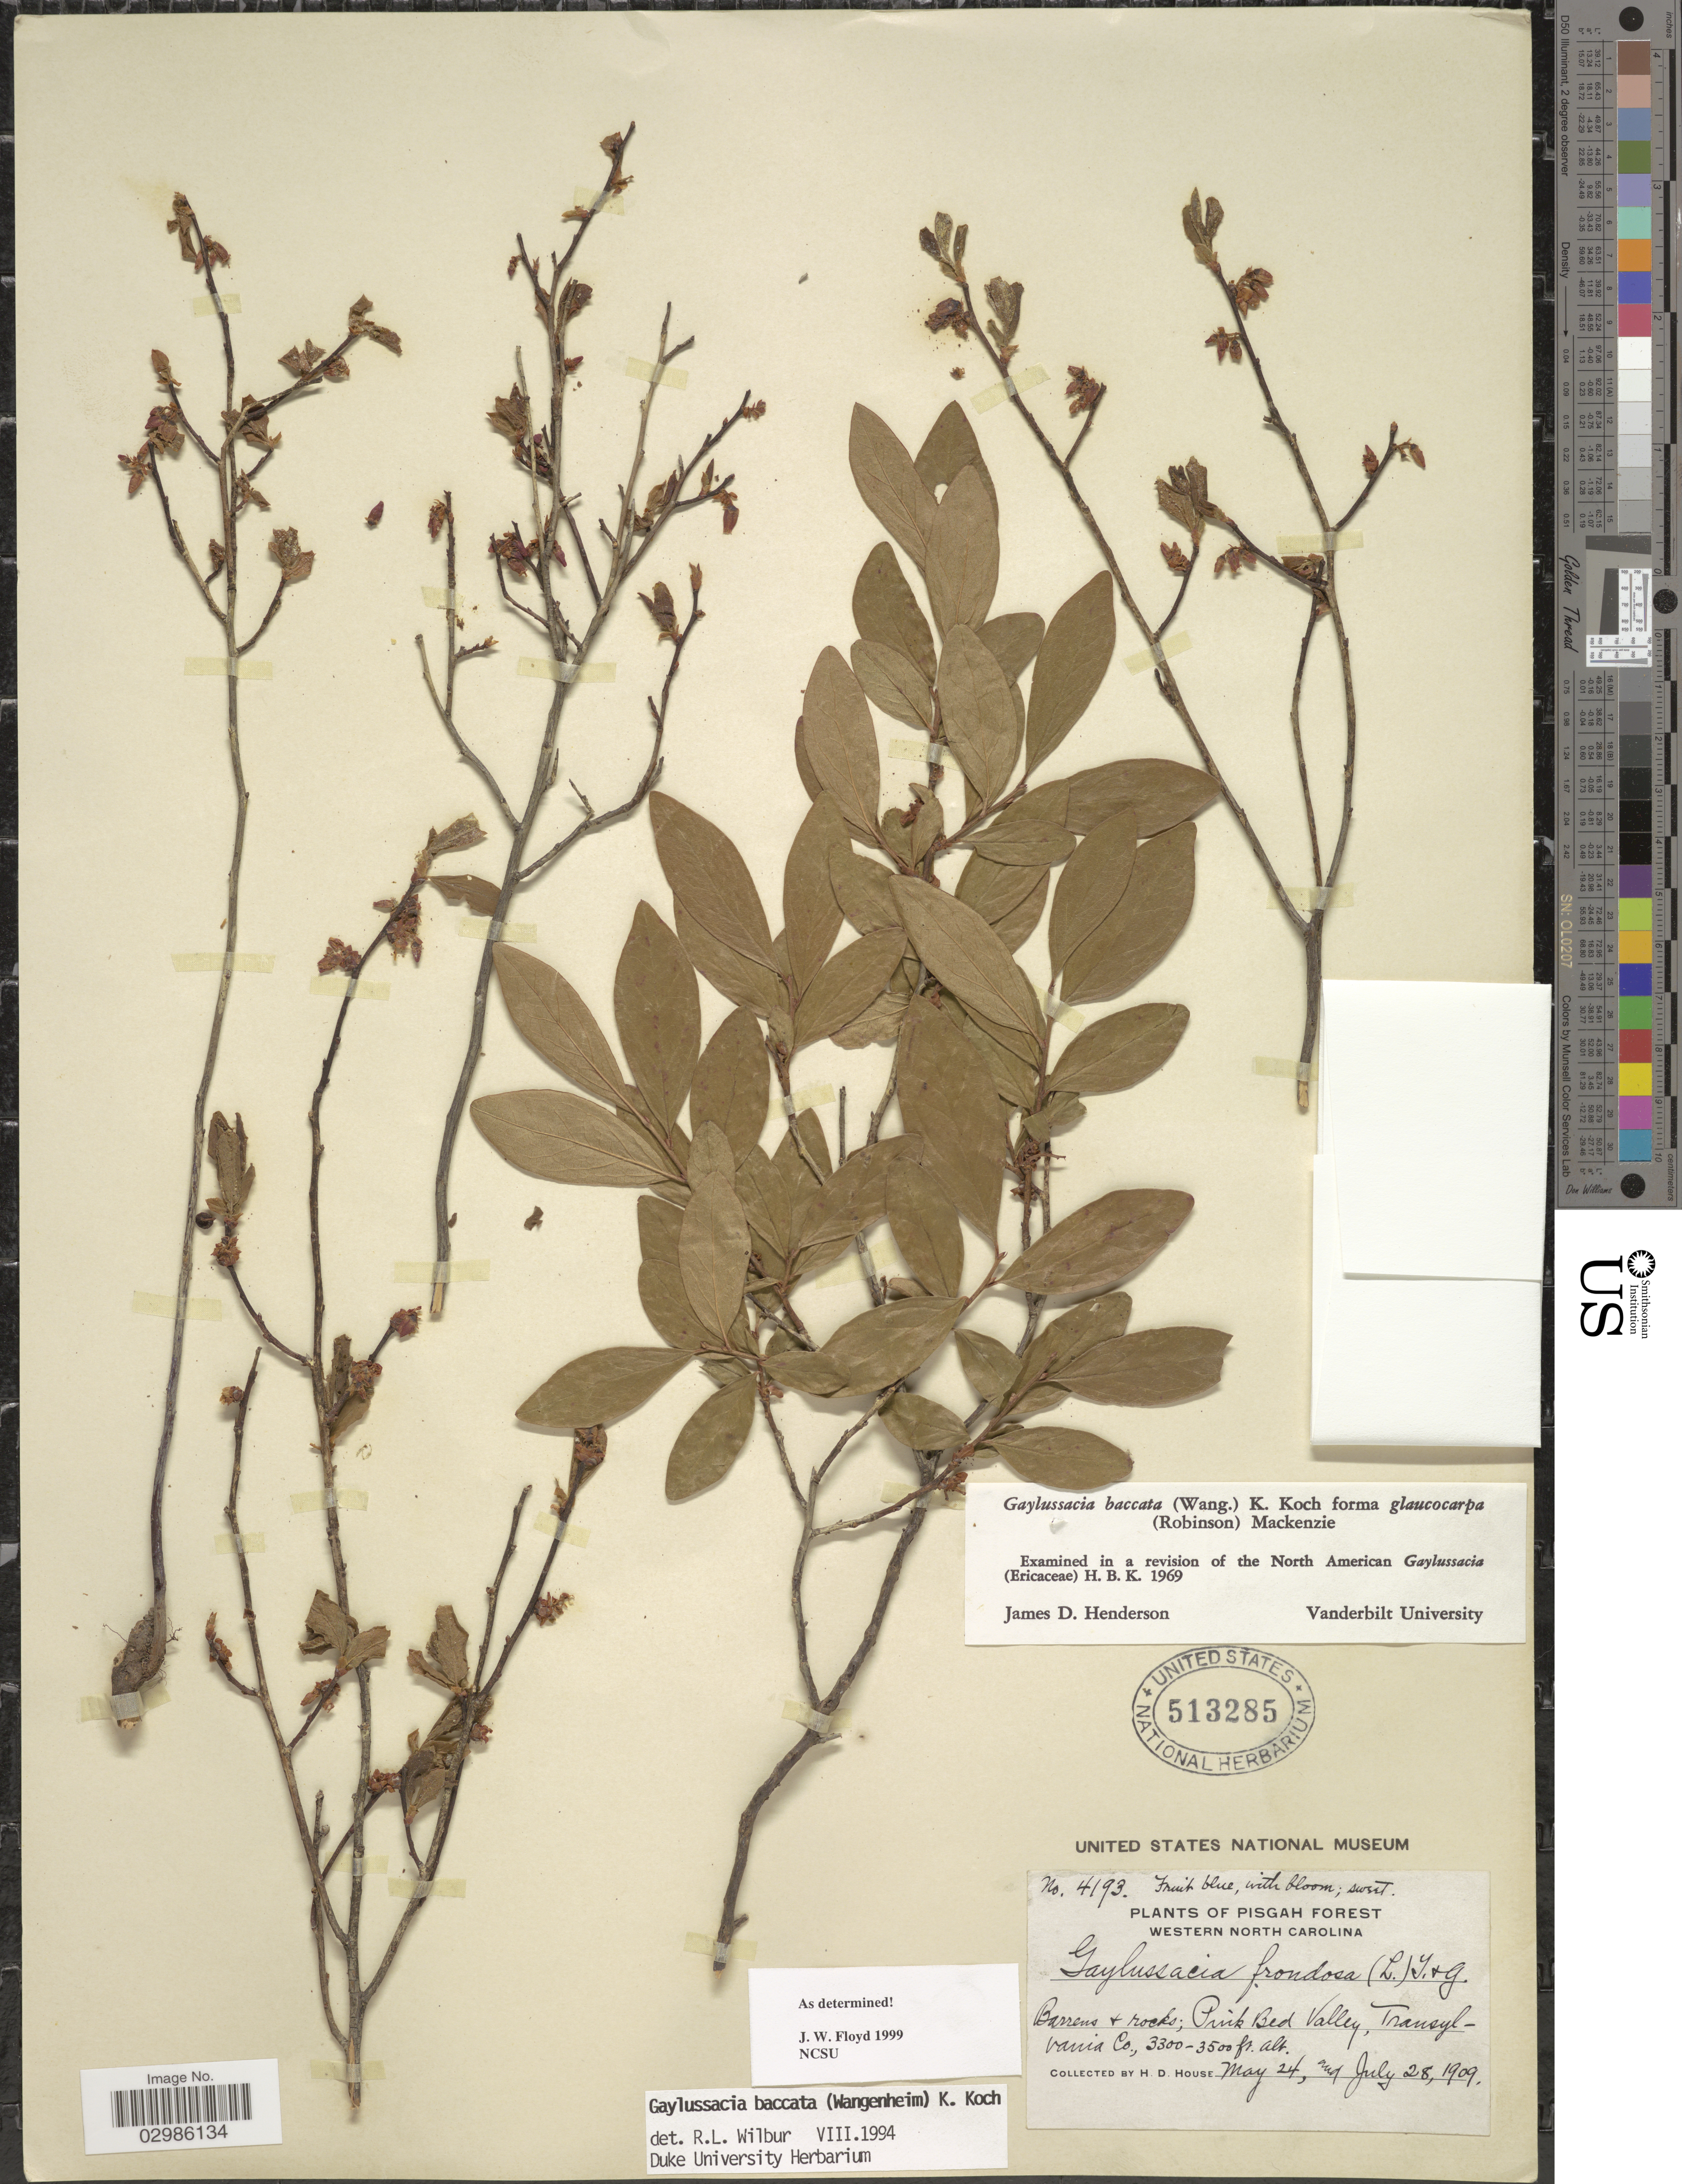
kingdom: Plantae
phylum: Tracheophyta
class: Magnoliopsida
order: Ericales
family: Ericaceae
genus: Gaylussacia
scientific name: Gaylussacia baccata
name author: (Wangenh.) K. Koch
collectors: H. D. House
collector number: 4193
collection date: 1909-05-24/1909-07-28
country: United States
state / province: North Carolina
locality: Pisgah Forest. Western North Carolina. Pink Bed Valley, Transylvania Co.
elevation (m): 1006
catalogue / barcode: US 513285